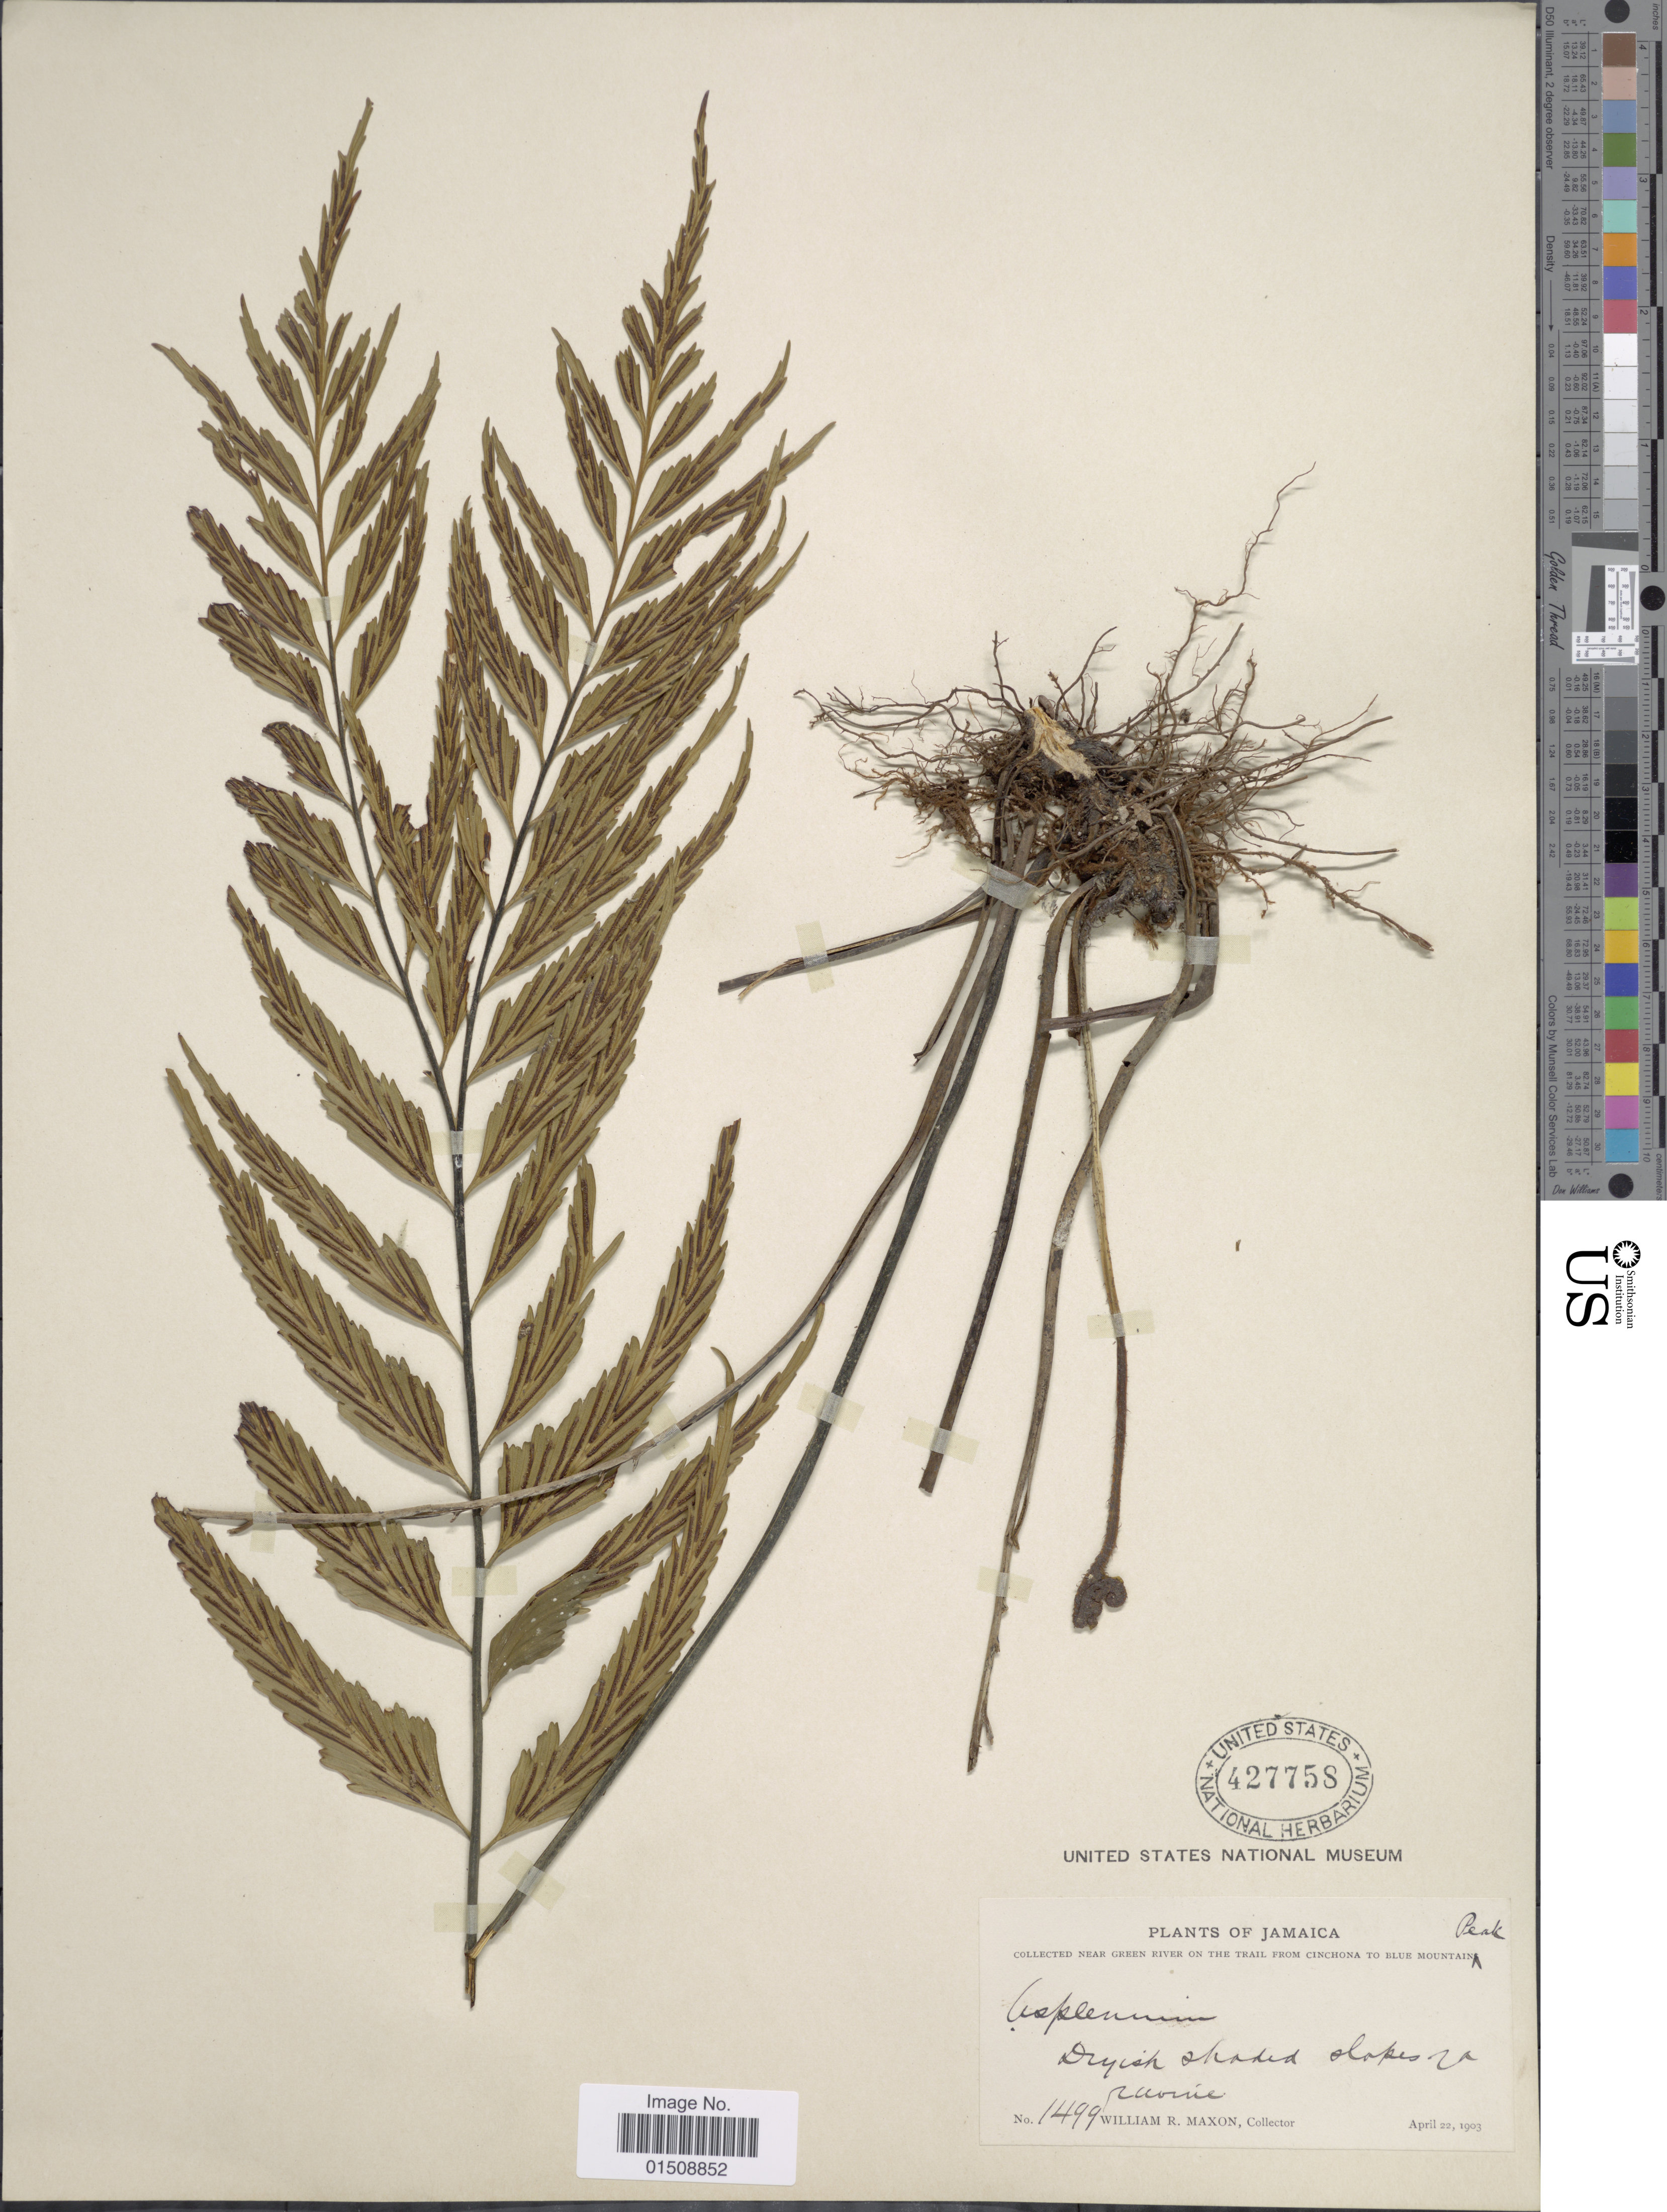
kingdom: Plantae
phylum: Tracheophyta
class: Polypodiopsida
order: Polypodiales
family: Aspleniaceae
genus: Asplenium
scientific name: Asplenium erosum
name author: L.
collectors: W. R. Maxon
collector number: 1499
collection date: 1903-04-22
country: Jamaica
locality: Near Green River on the trail from Cinchona to Blue Mountain Peak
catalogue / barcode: US 427758